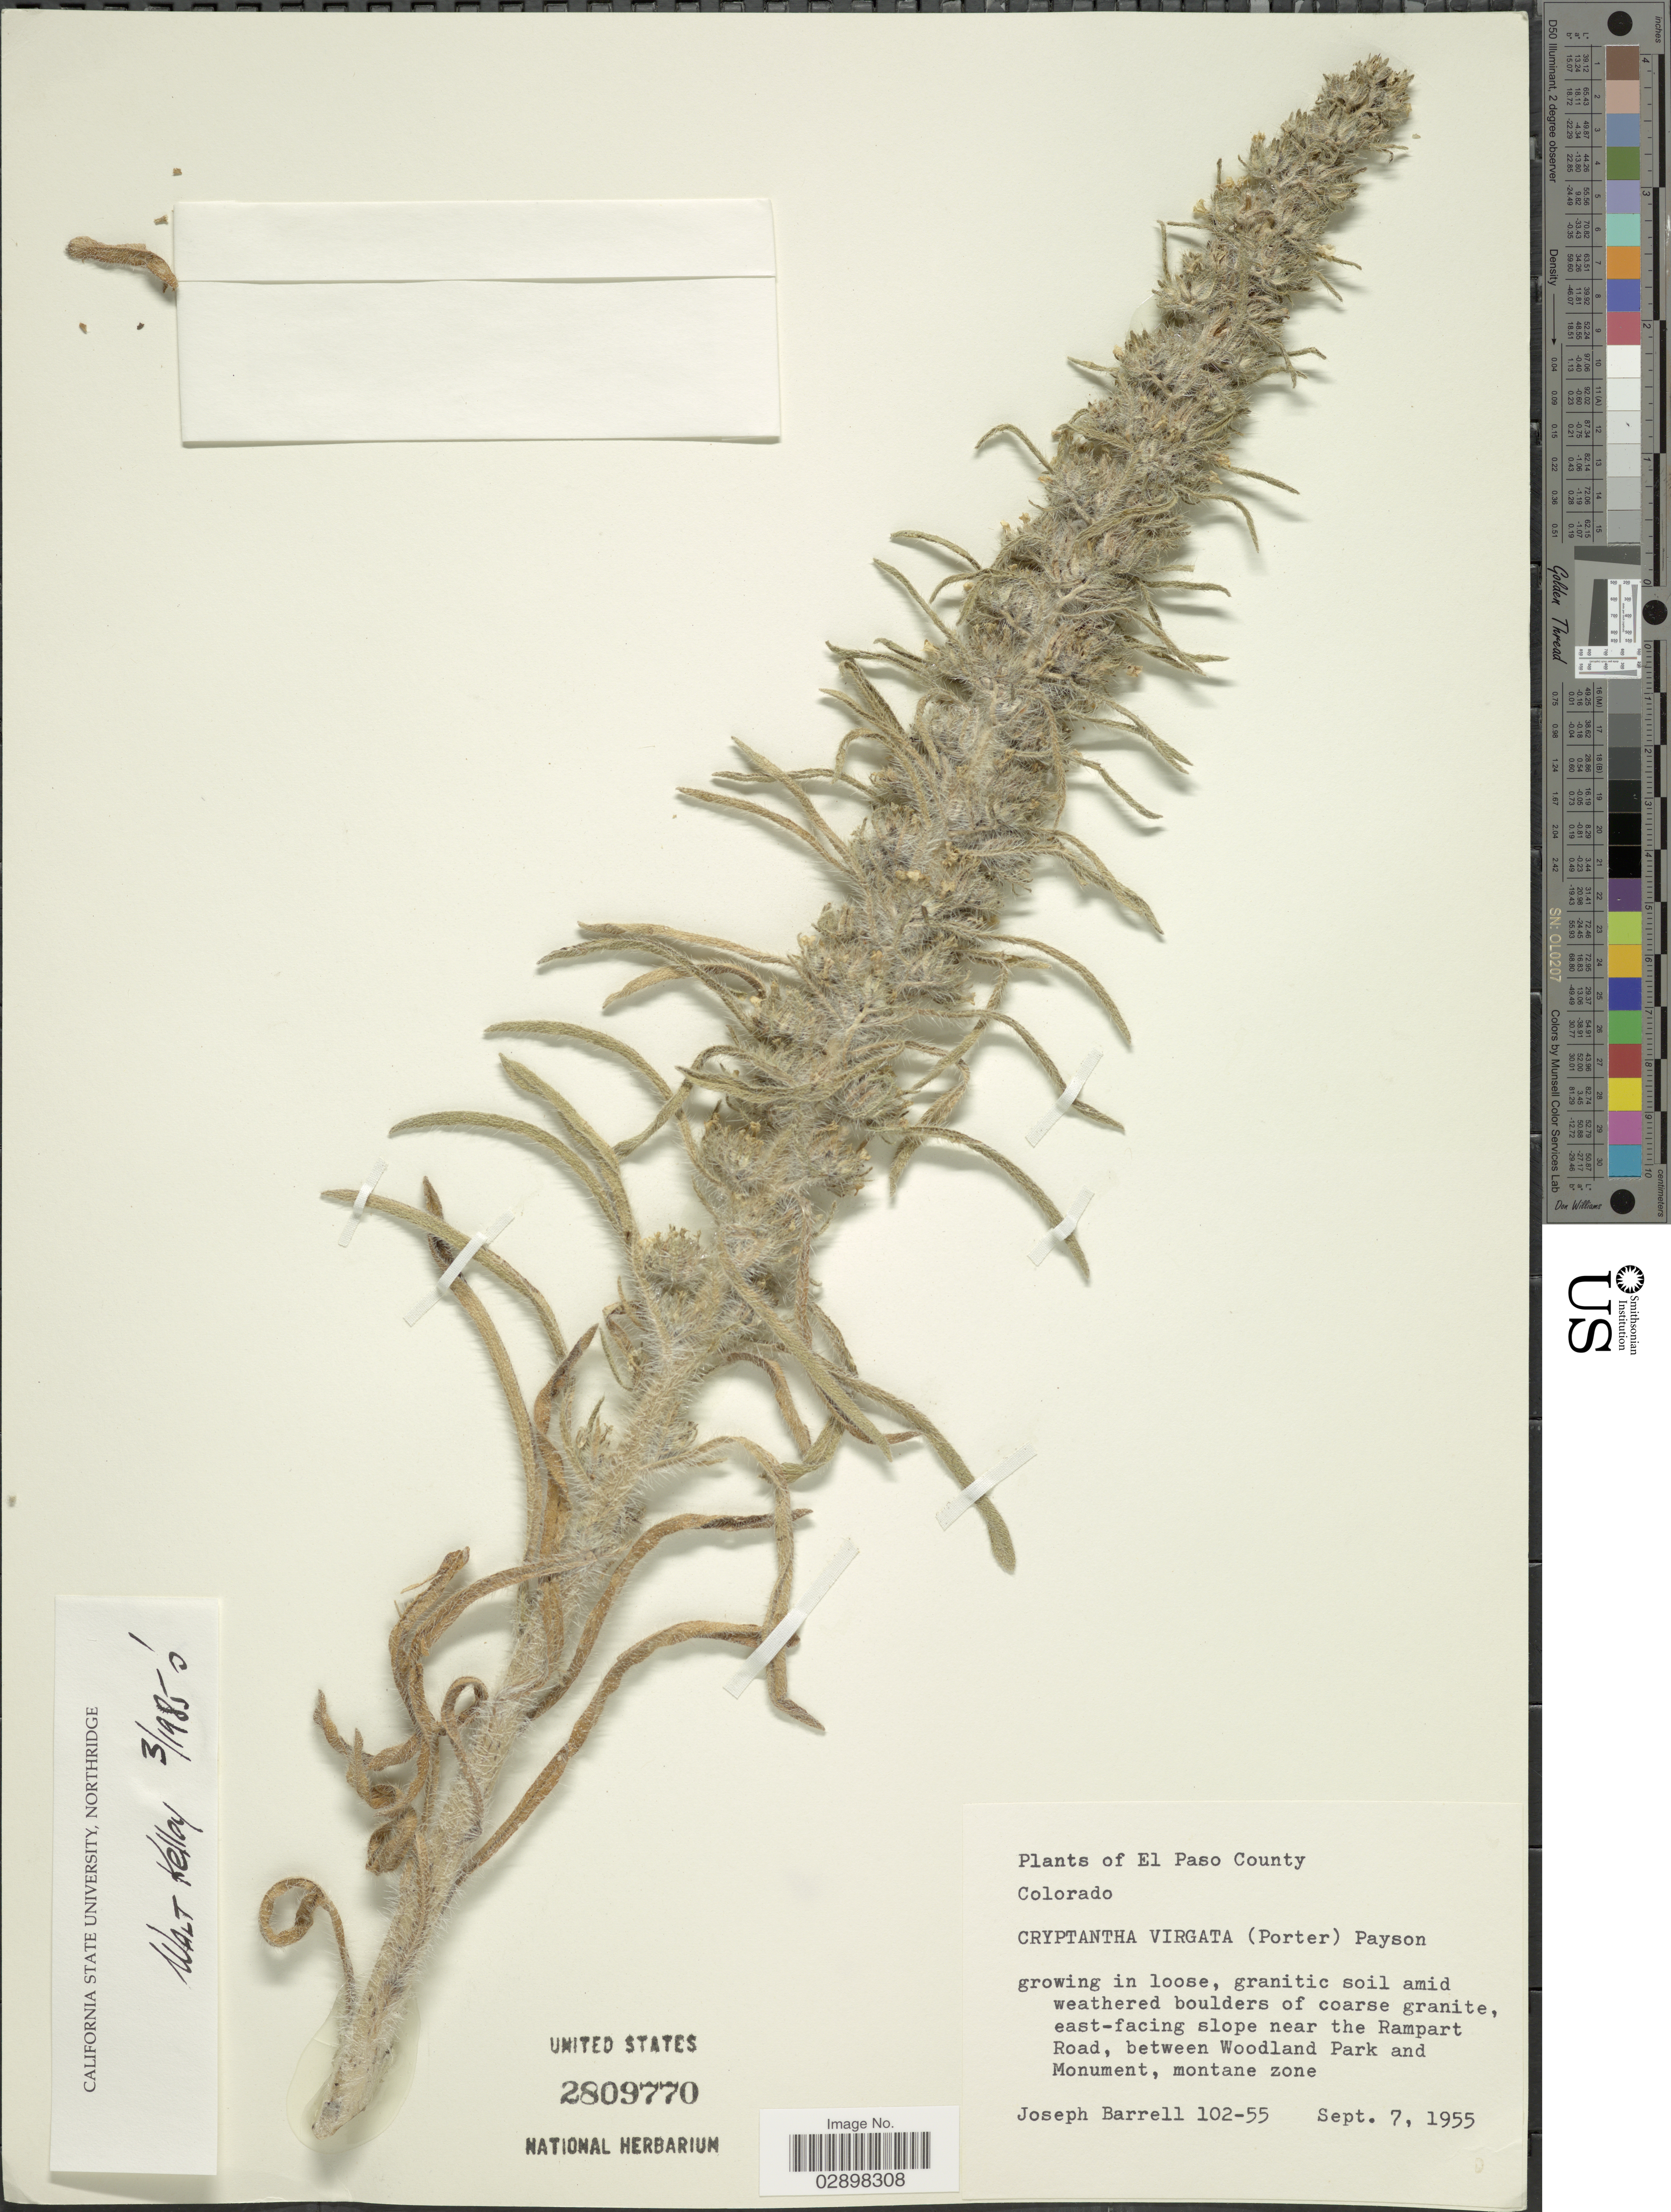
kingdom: Plantae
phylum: Tracheophyta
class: Magnoliopsida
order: Boraginales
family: Boraginaceae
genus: Cryptantha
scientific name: Cryptantha virgata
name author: (Porter) Payson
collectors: J. Barrell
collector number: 102-55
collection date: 1955-09-07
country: United States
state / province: Colorado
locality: El Paso County, east-facing slope near the Rampart Road, between Woodland Park and Monument, montane zone.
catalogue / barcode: US 2809770